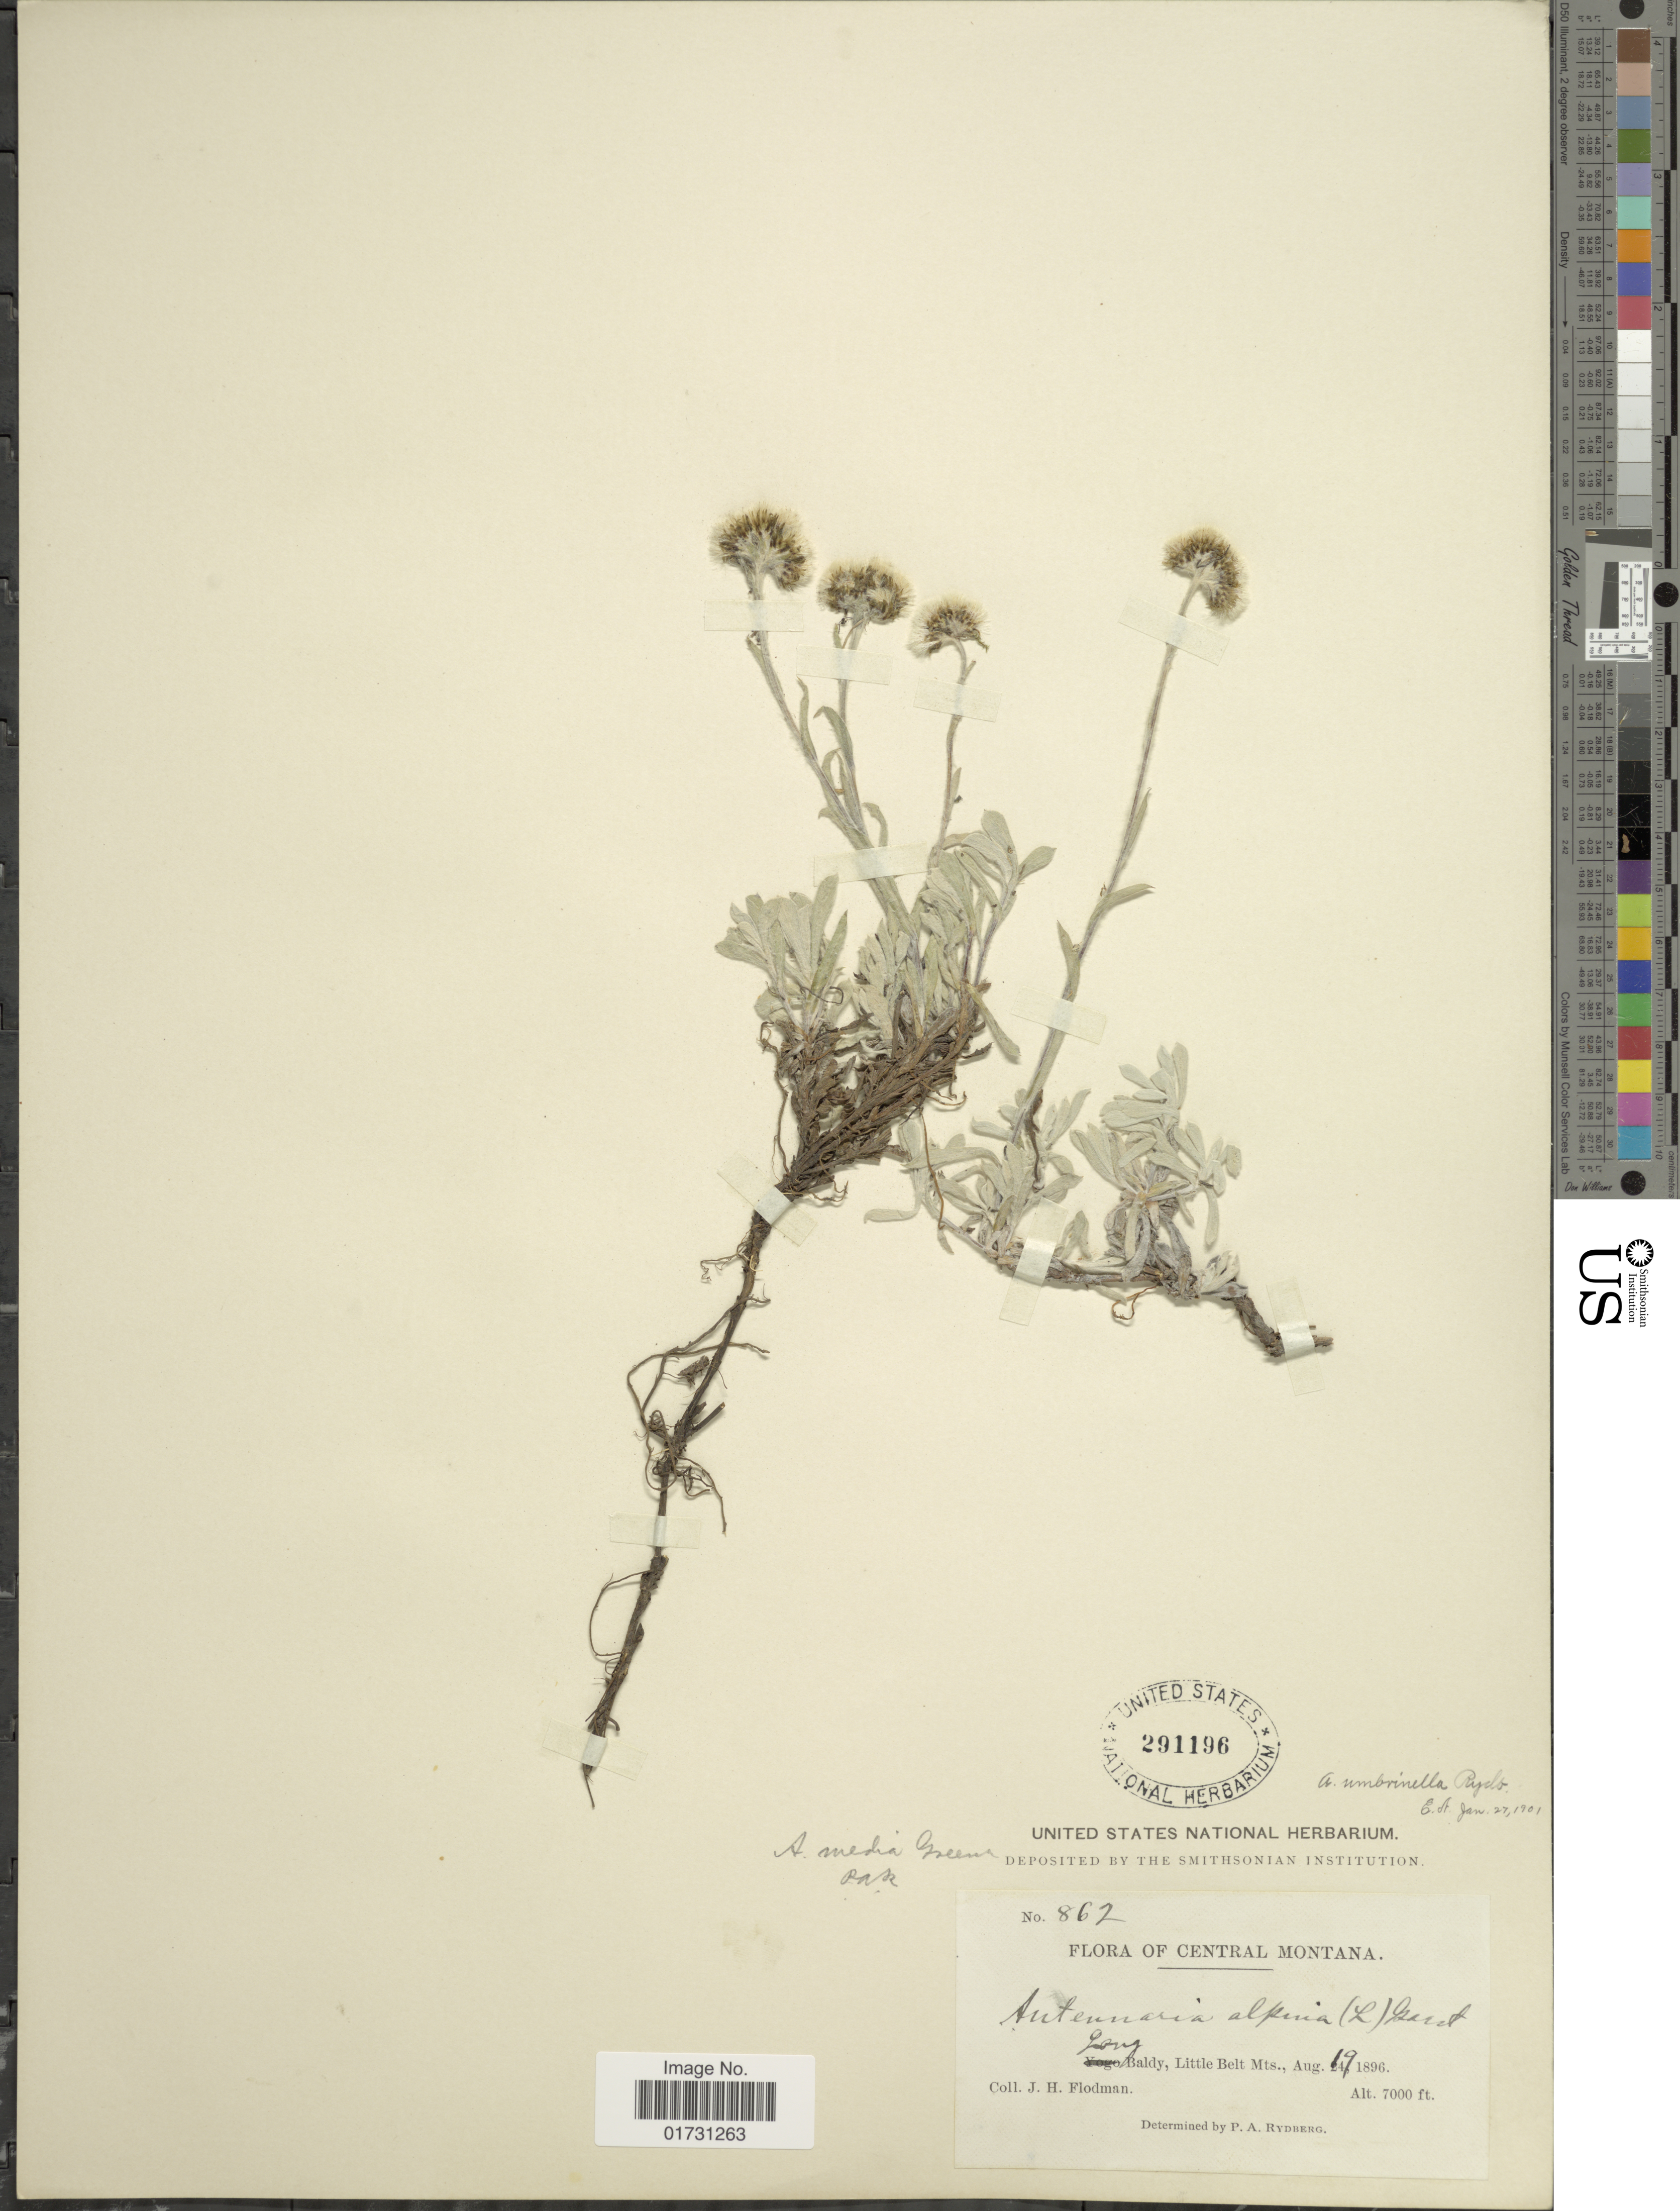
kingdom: Plantae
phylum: Tracheophyta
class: Magnoliopsida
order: Asterales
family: Asteraceae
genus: Antennaria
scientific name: Antennaria media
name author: Greene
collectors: J. Flodman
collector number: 862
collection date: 1896-08-19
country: United States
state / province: Montana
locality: Central Montana, Gang Baldy, Little Belt Mts.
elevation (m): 2134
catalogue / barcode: US 291196